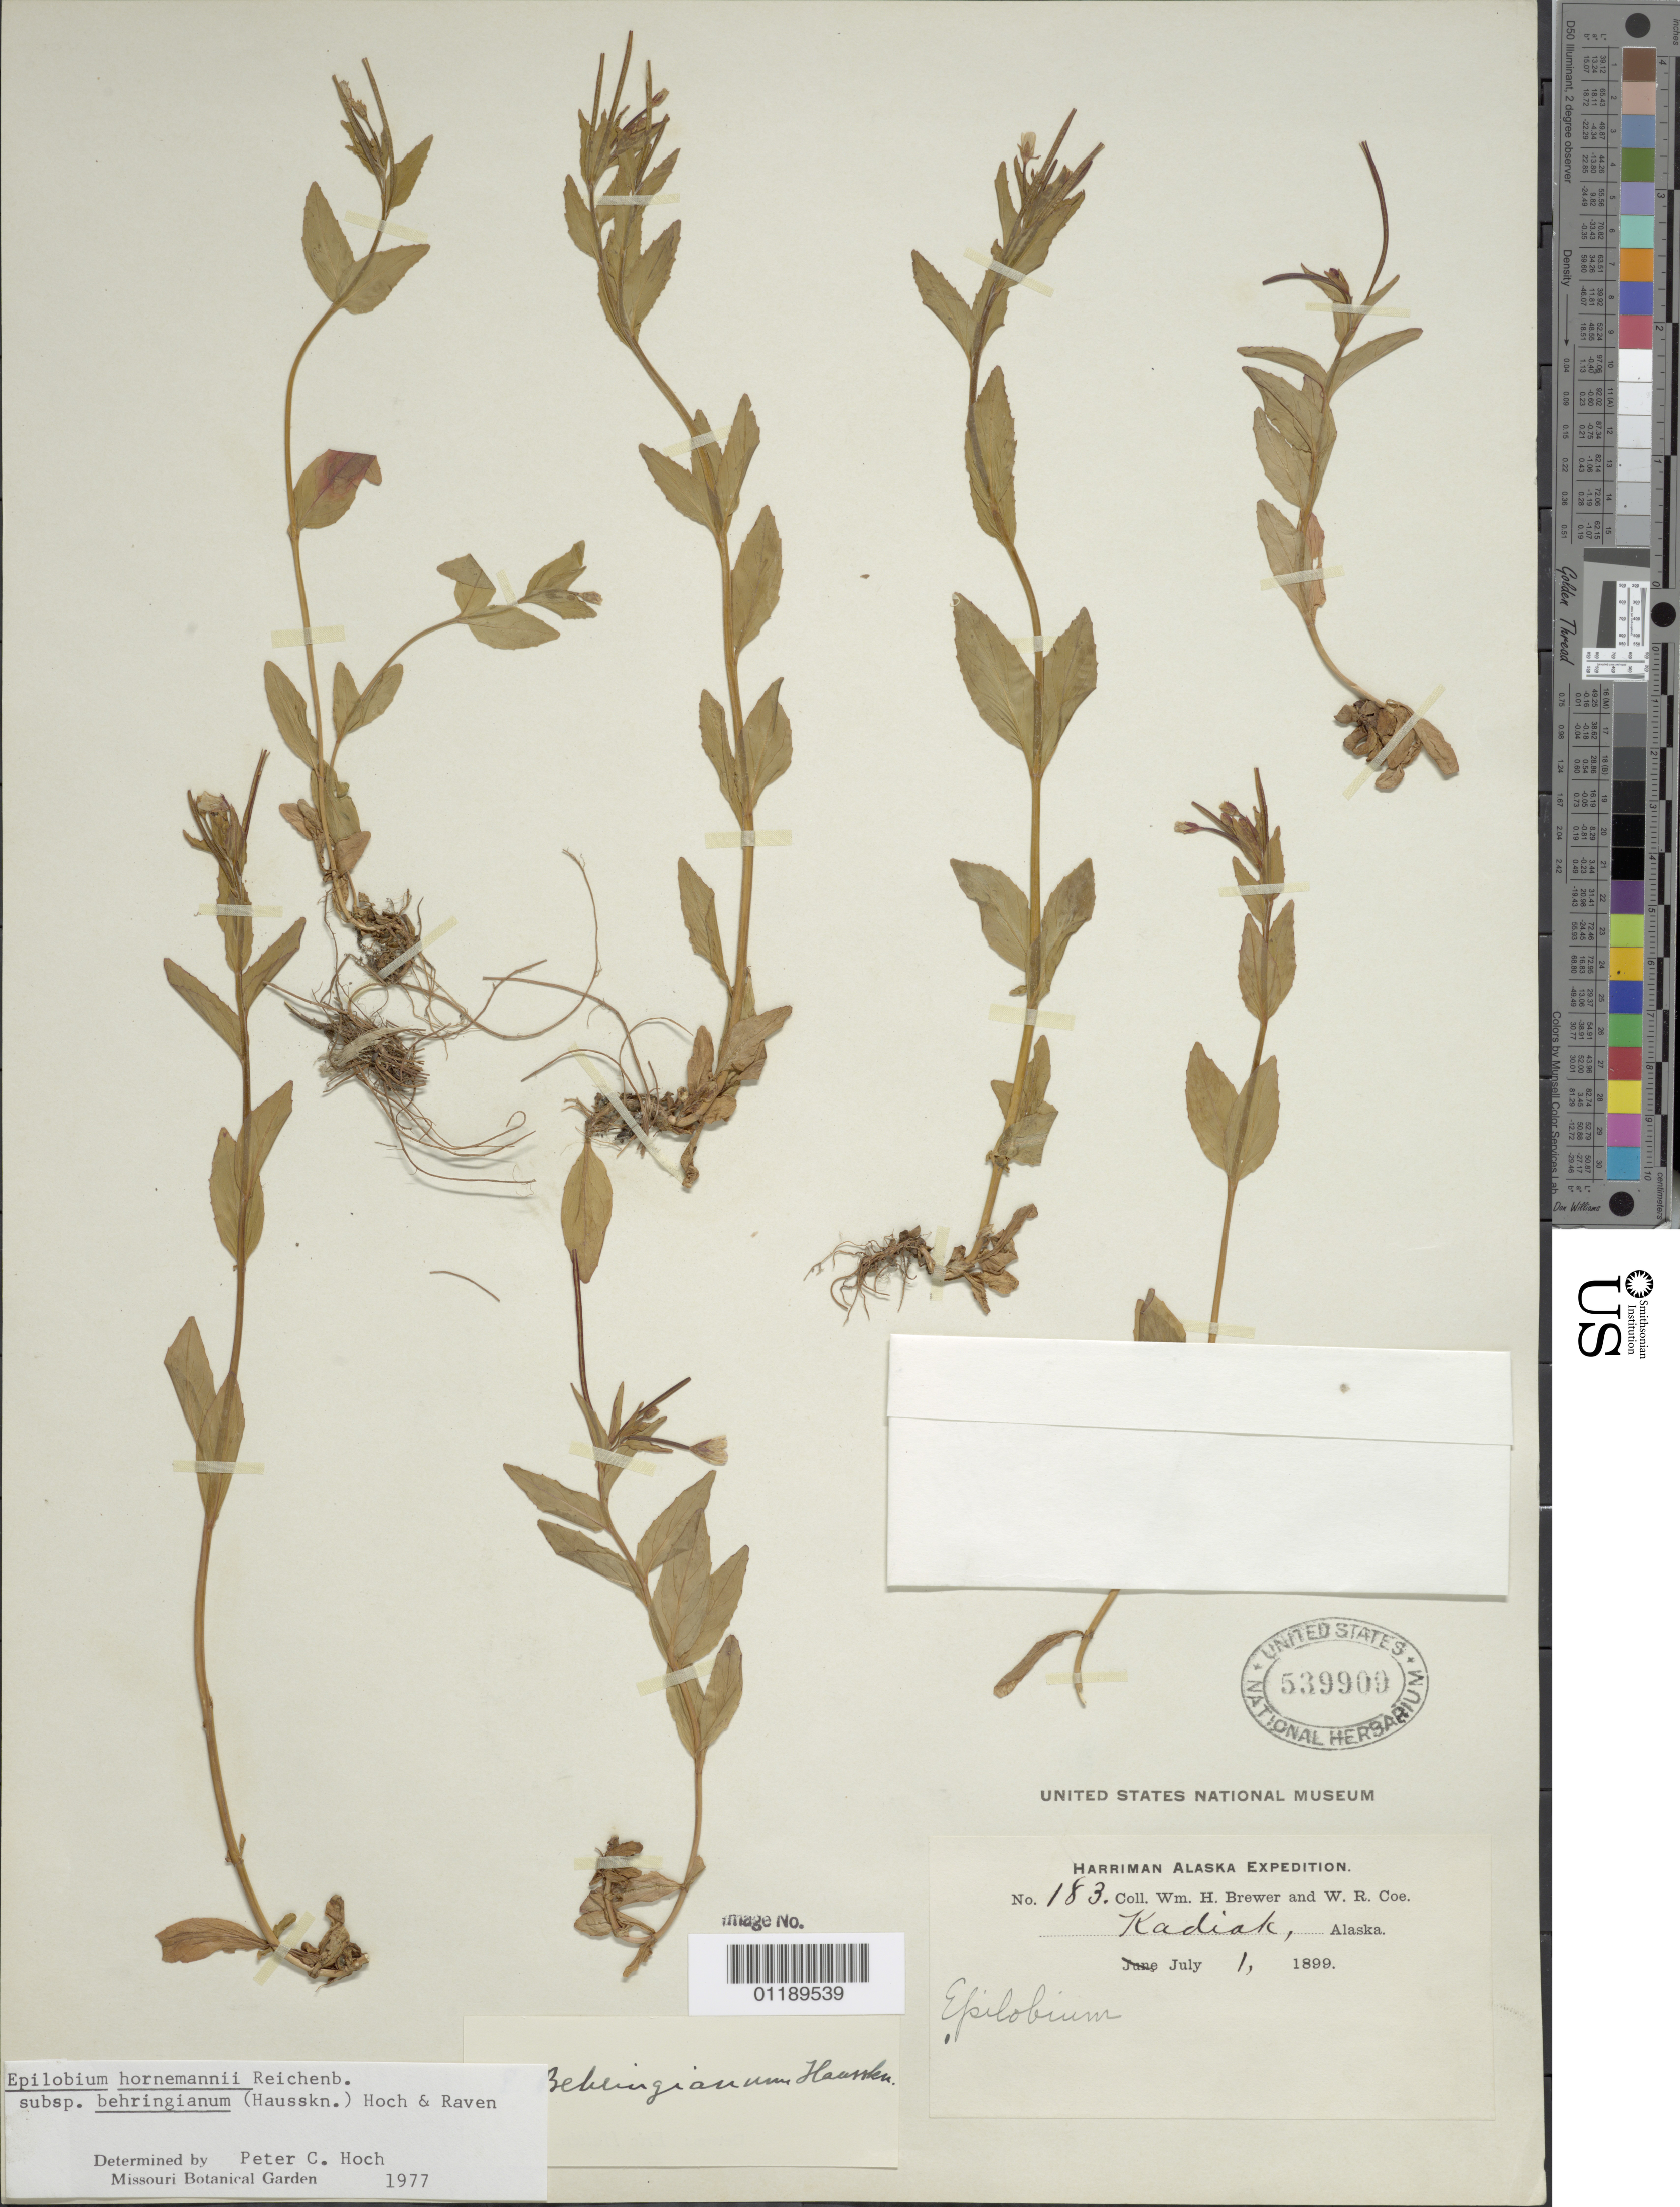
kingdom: Plantae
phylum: Tracheophyta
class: Magnoliopsida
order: Myrtales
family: Onagraceae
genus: Epilobium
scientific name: Epilobium hornemannii subsp. behringianum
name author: (Hausskn.) Hoch & P.H. Raven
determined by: Hoch, P. C.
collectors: W. H. Brewer & W. Coe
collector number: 183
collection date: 1899-07-01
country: United States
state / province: Alaska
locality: Kadiak.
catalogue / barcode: US 539909